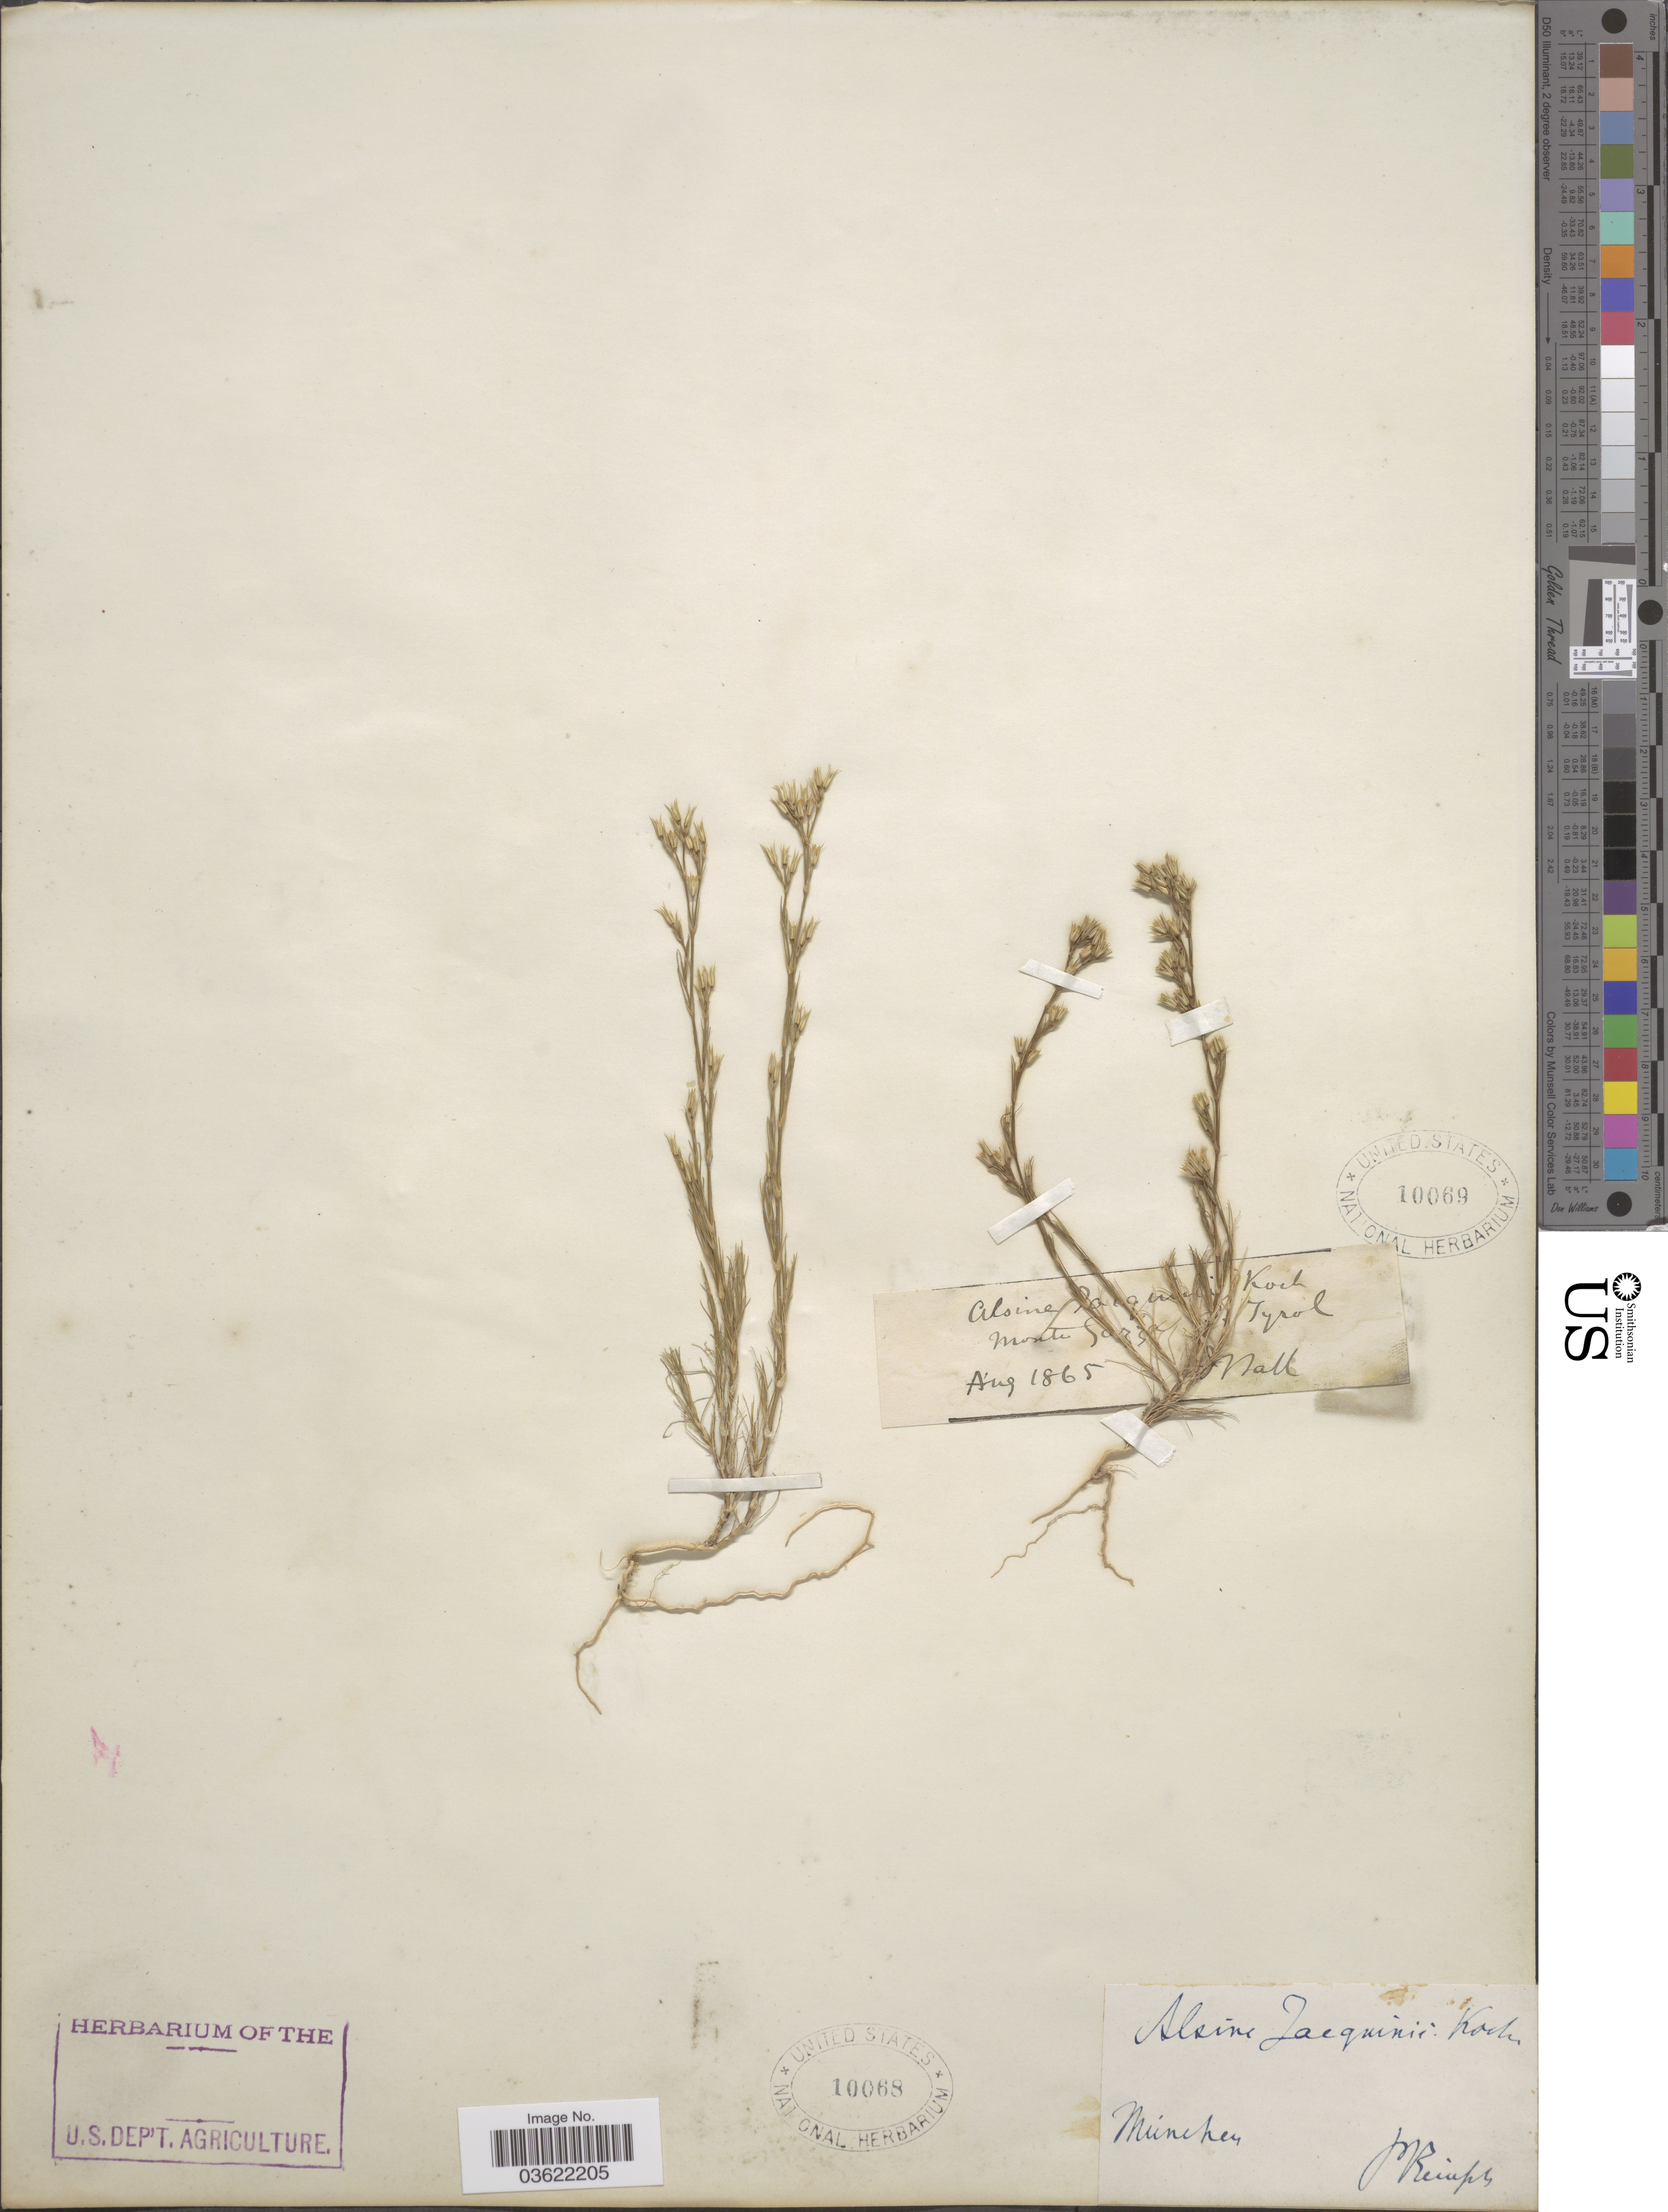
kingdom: Plantae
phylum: Tracheophyta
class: Magnoliopsida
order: Caryophyllales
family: Caryophyllaceae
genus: Arenaria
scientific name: Arenaria jacquiniana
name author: Koch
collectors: J. Ball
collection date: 1865-08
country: Italy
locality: Monte Gazza. Tyrol.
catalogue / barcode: US 10069-2